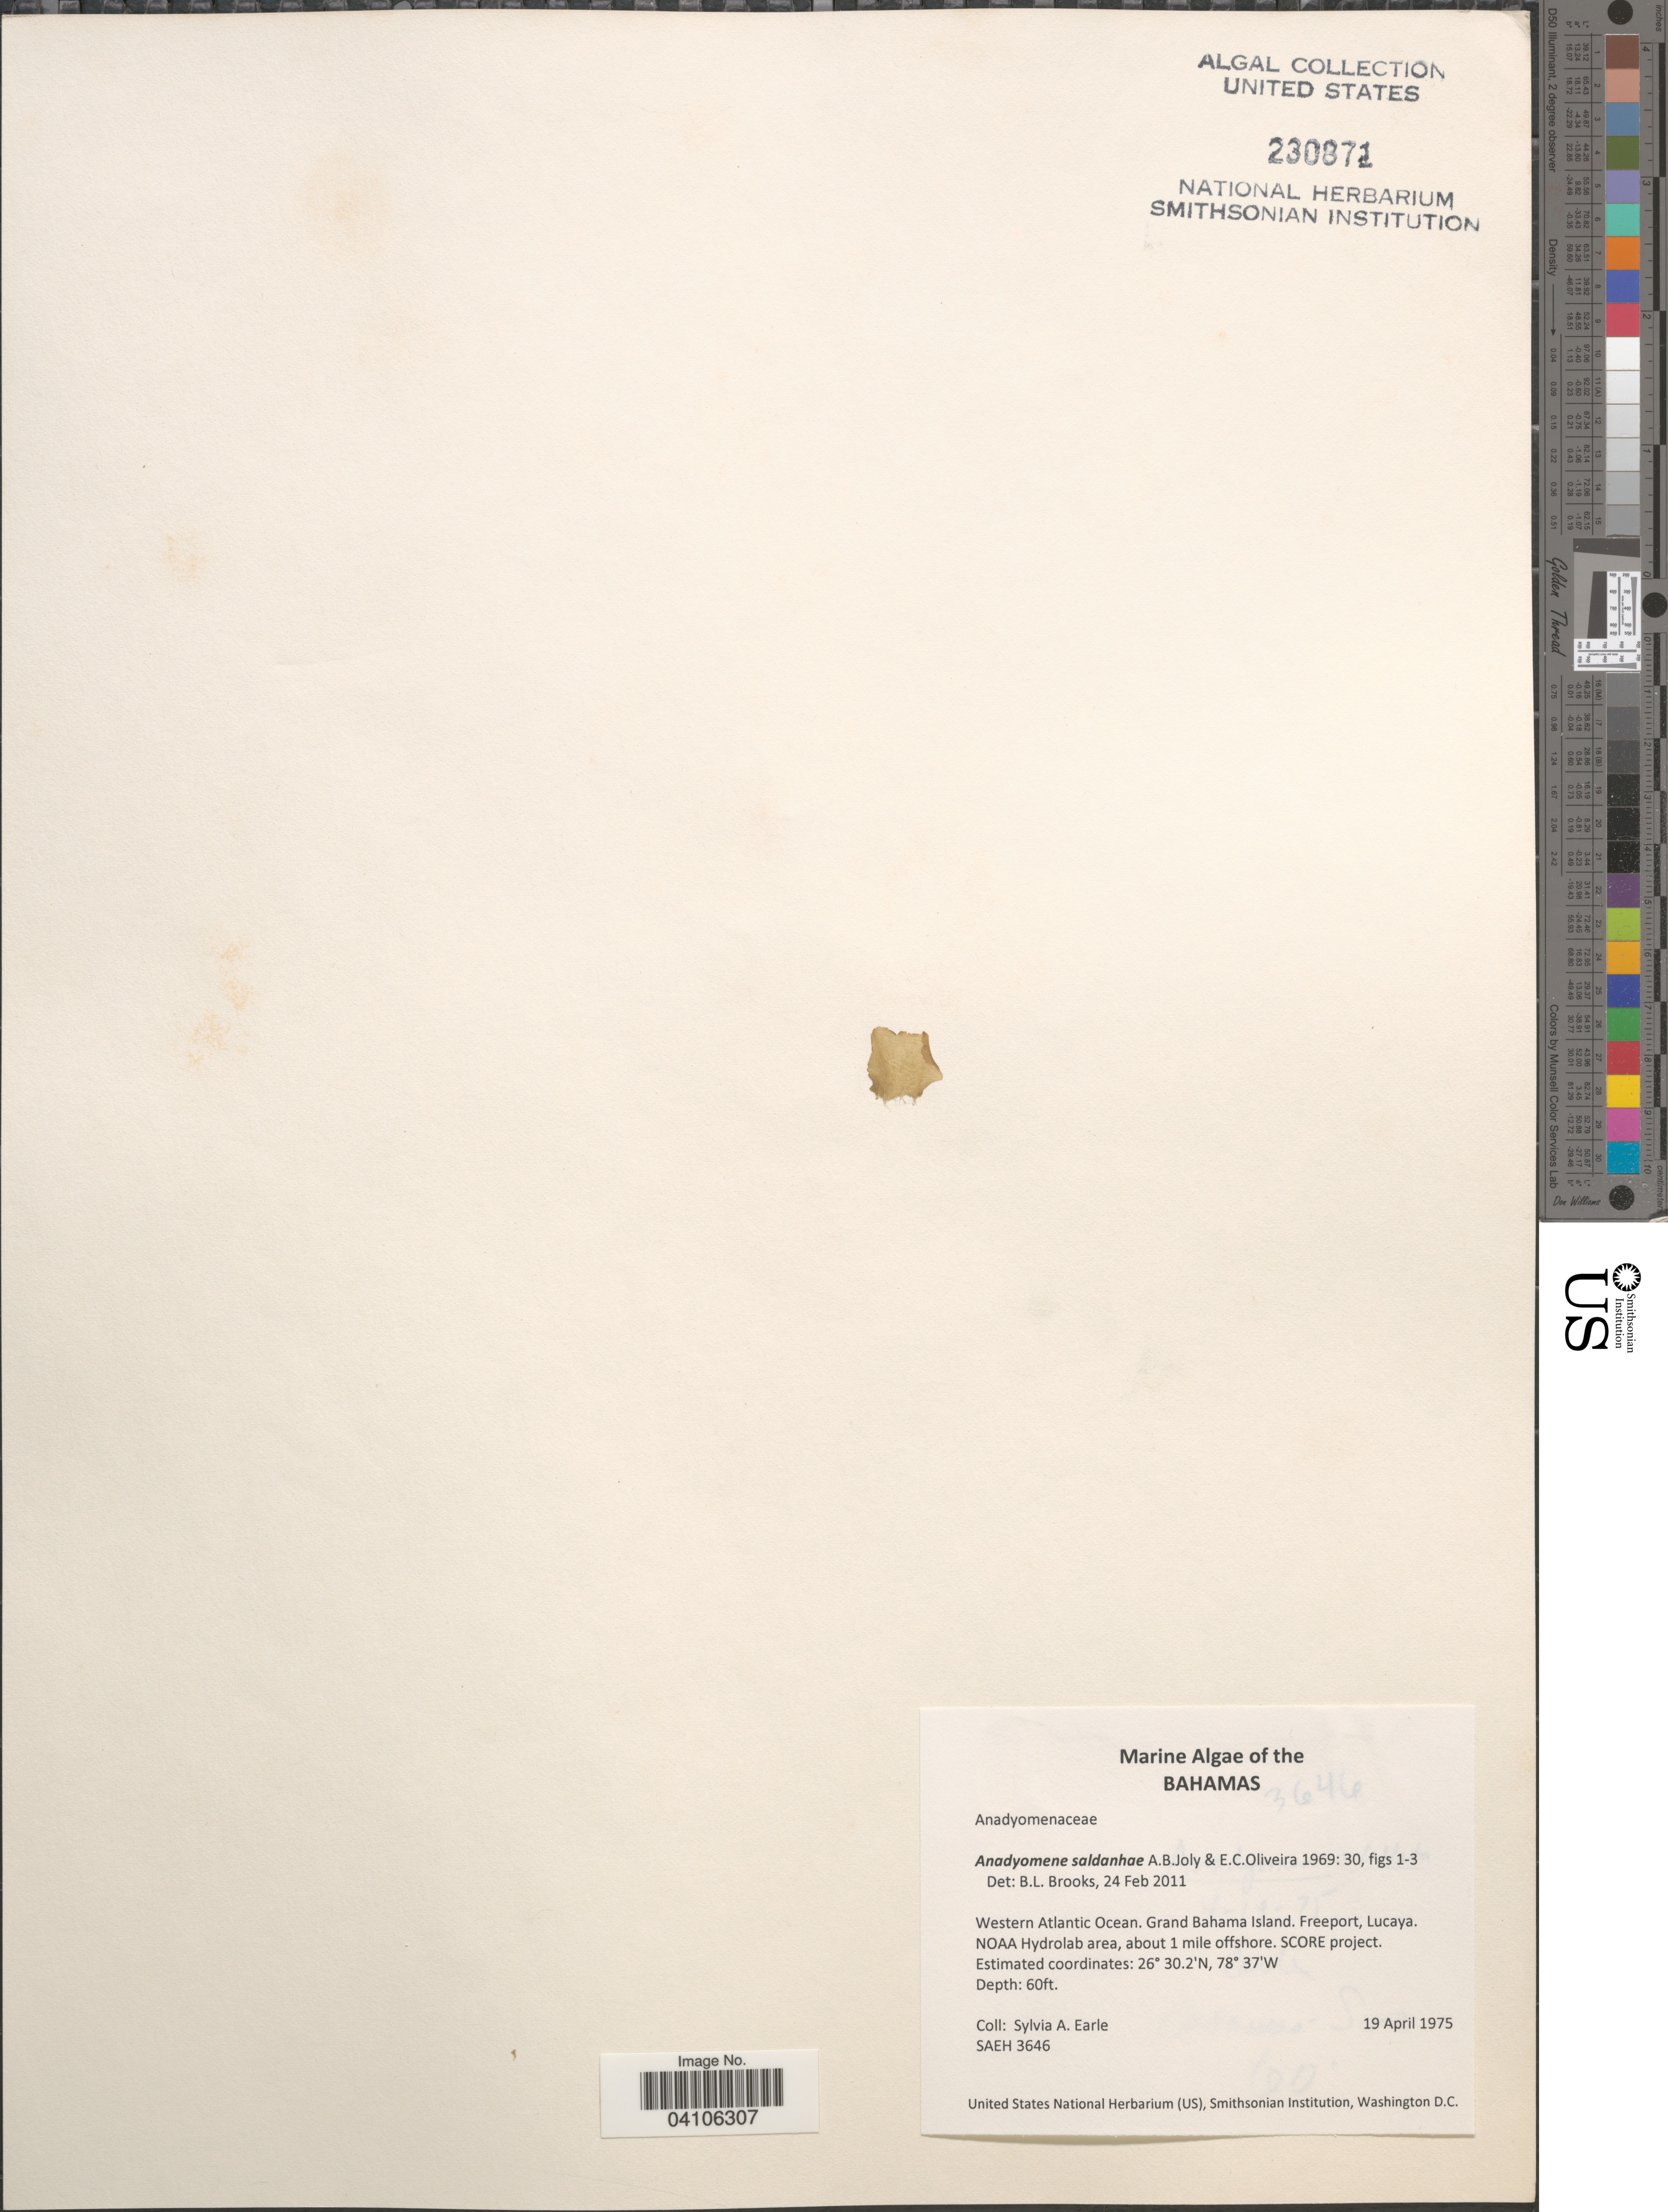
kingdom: Plantae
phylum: Chlorophyta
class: Ulvophyceae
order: Cladophorales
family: Anadyomenaceae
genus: Anadyomene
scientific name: Anadyomene saldanhae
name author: A.B. Joly & E.C. Oliveira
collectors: S. A. Earle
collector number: SAEH3646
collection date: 1975-04-19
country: Bahamas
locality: Western Atlantic Ocean. Grand Bahama Island. Freeport, Lucaya. NOAA Hydrolab area, about 1 mile offshore. SCORE project.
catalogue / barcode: US 230871